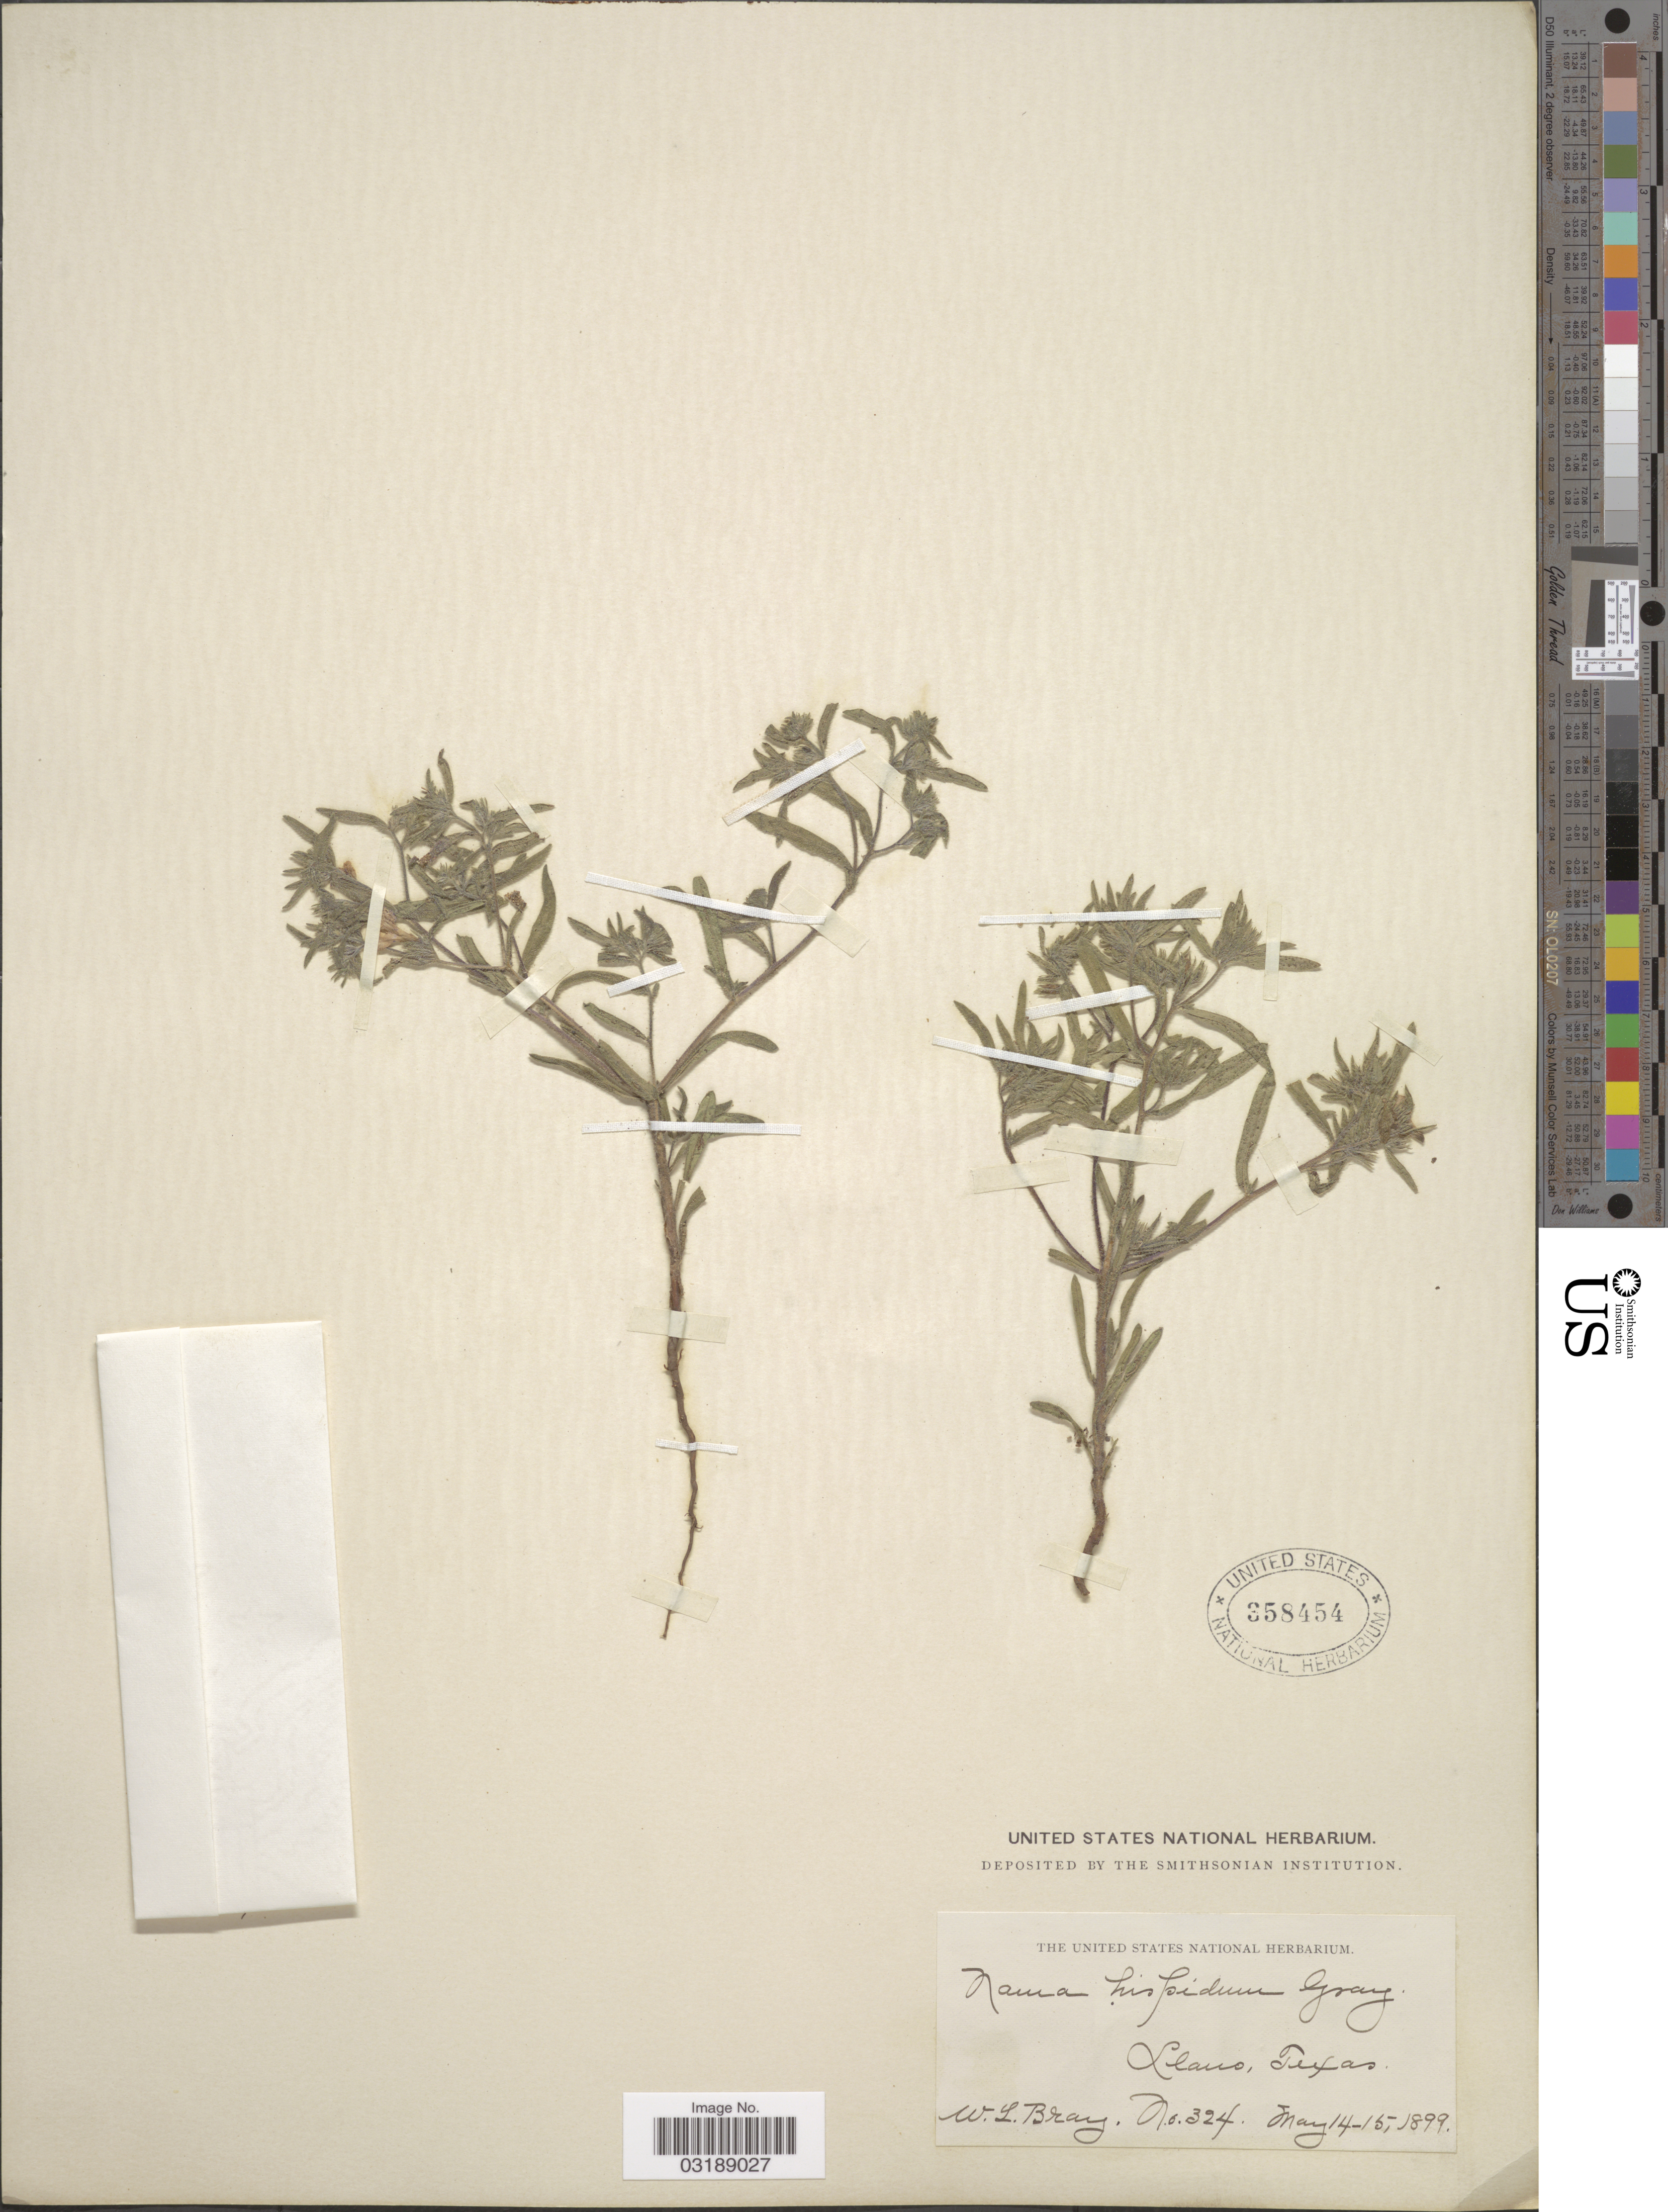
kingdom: Plantae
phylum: Tracheophyta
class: Magnoliopsida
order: Boraginales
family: Namaceae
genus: Nama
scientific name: Nama hispida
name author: A. Gray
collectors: W. L. Bray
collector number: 324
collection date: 1899-05-14/1899-05-15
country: United States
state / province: Texas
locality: Llano.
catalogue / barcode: US 358454